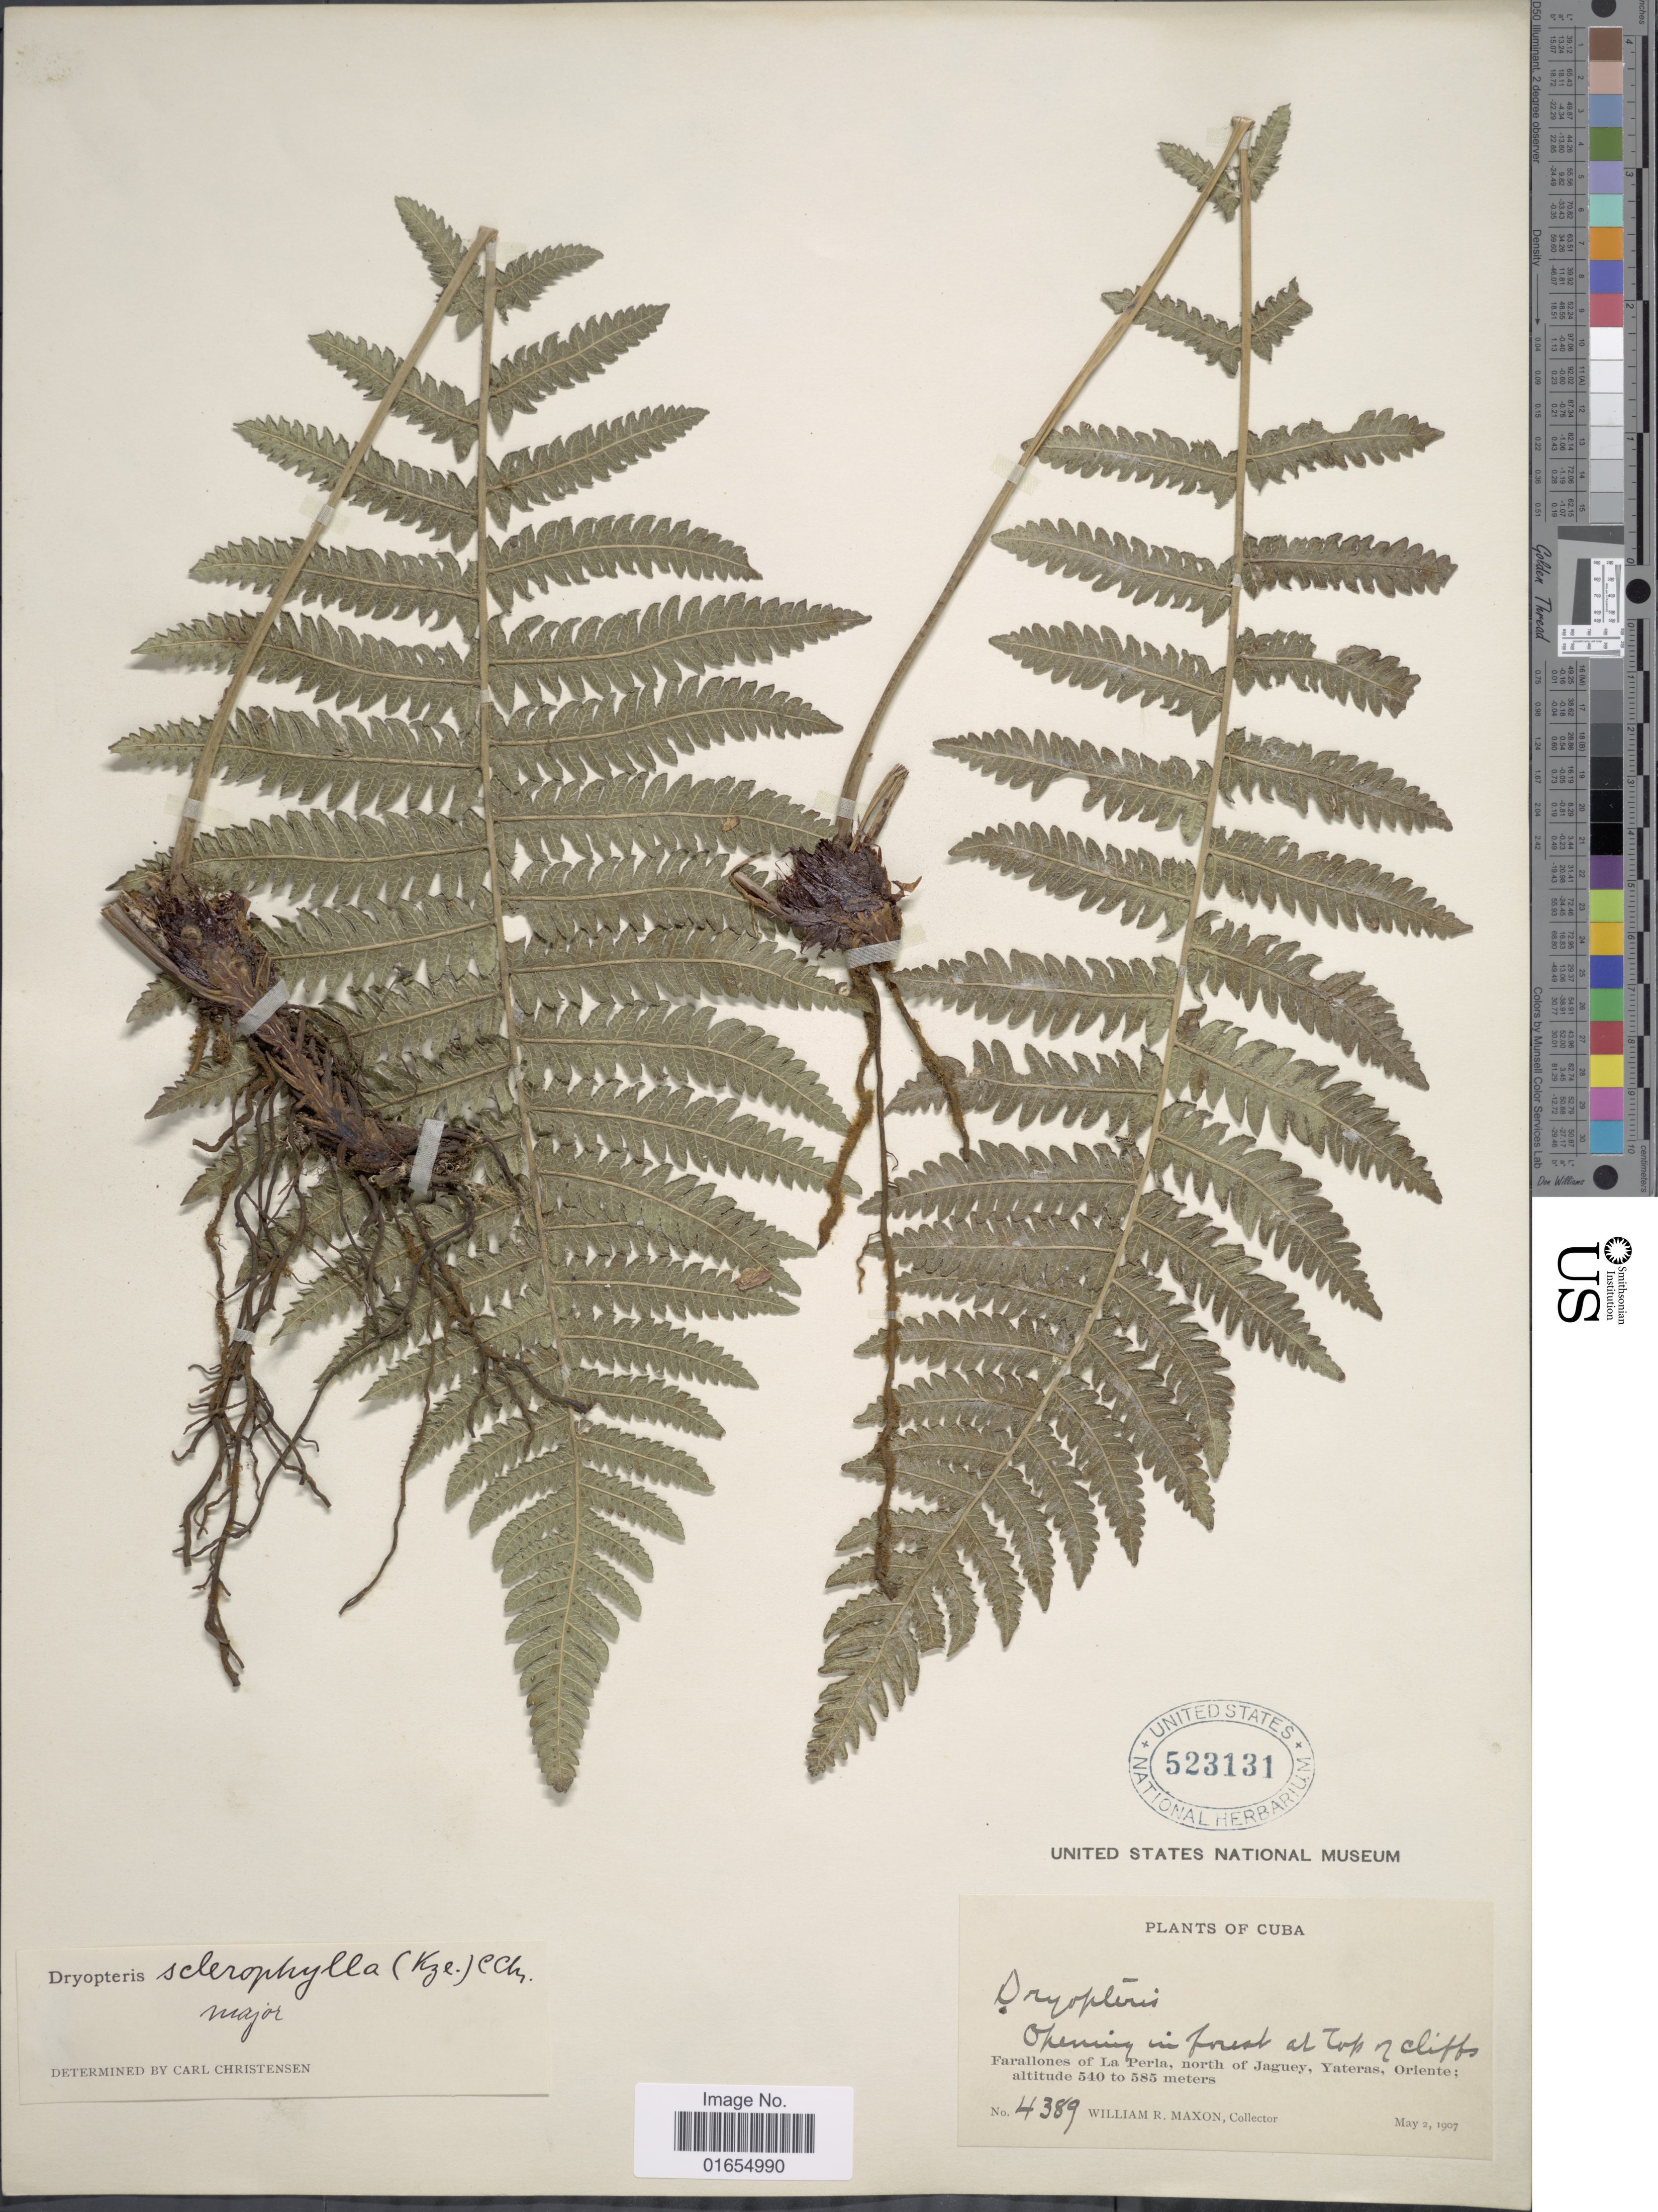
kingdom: Plantae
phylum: Tracheophyta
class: Polypodiopsida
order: Polypodiales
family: Thelypteridaceae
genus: Goniopteris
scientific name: Goniopteris sclerophylla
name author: (Poepp.) C.V. Morton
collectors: W. R. Maxon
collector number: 4389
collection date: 1907-05-02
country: Cuba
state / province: Oriente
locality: Farallones of La Perla, north of Jaguey, Yateras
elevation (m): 540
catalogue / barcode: US 523131